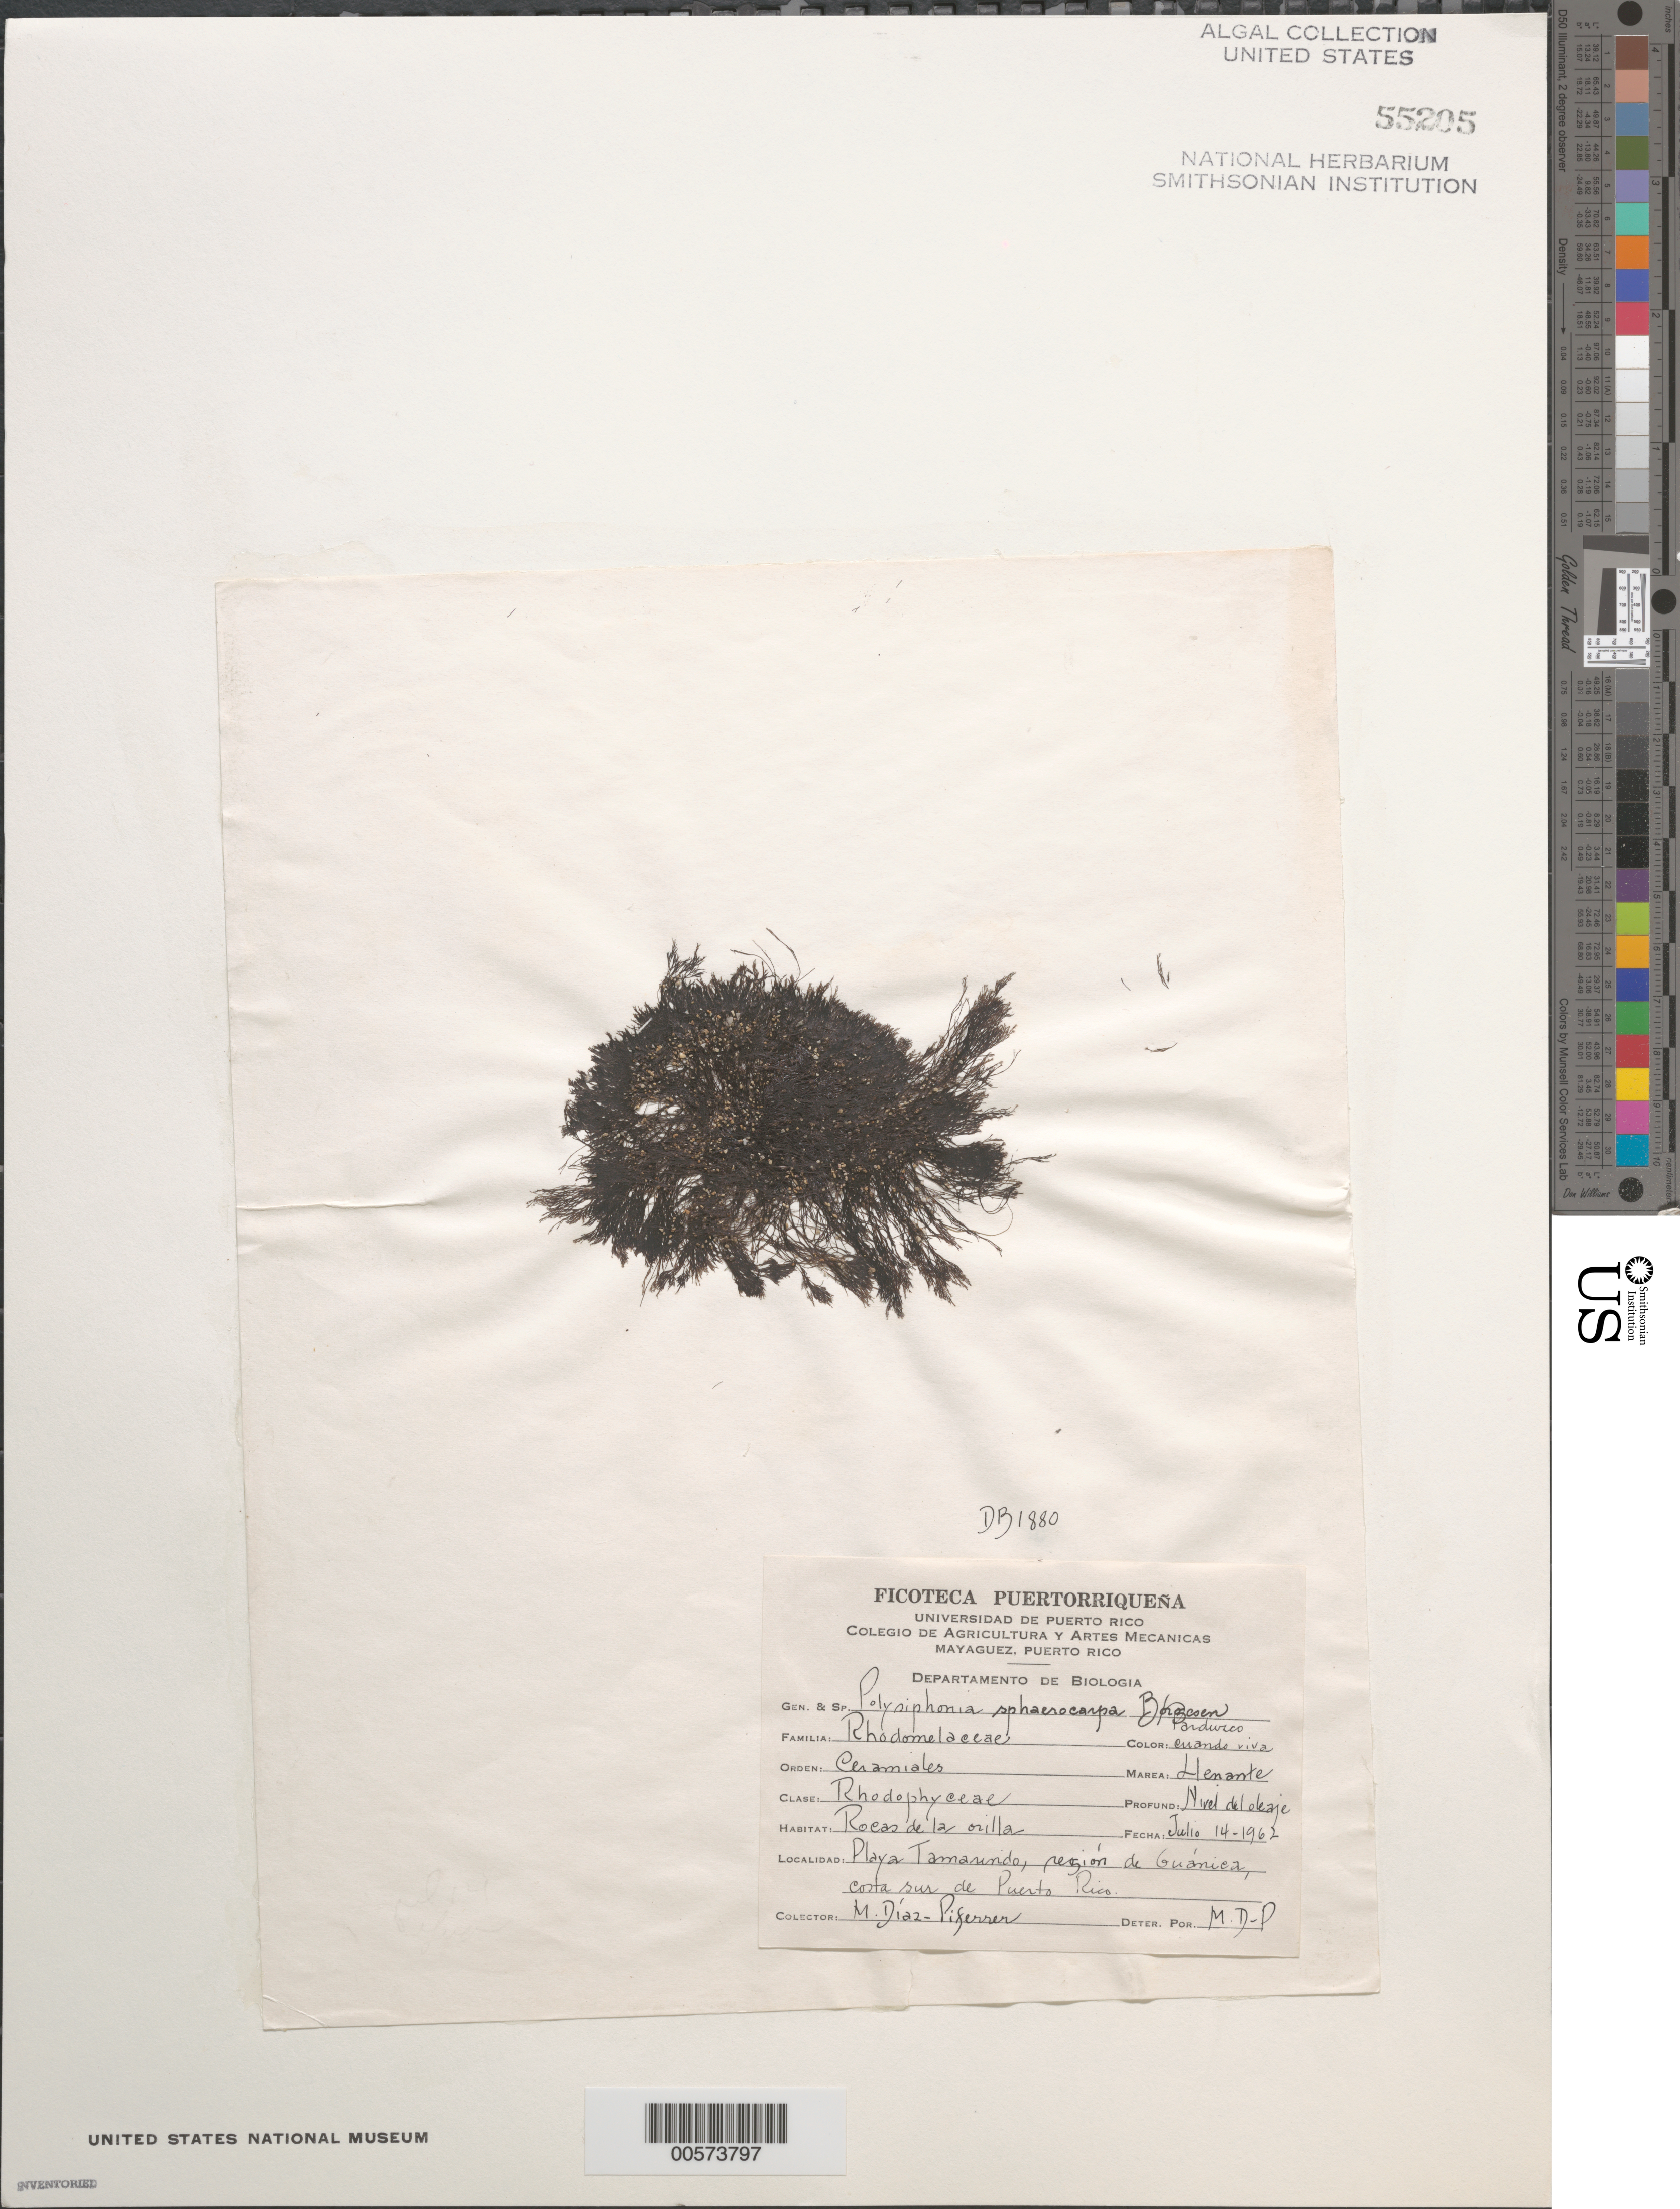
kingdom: Plantae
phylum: Rhodophyta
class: Florideophyceae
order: Ceramiales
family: Rhodomelaceae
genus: Melanothamnus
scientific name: Melanothamnus sphaerocarpus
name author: (Børgesen) Diaz-Tapia et al.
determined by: Algae name updating Project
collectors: M. Diaz-Piferrer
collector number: Db-1880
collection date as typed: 14 Jul 1962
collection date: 1962-07-14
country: Puerto Rico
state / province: Guanica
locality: Playa tamarindo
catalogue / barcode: US 55205